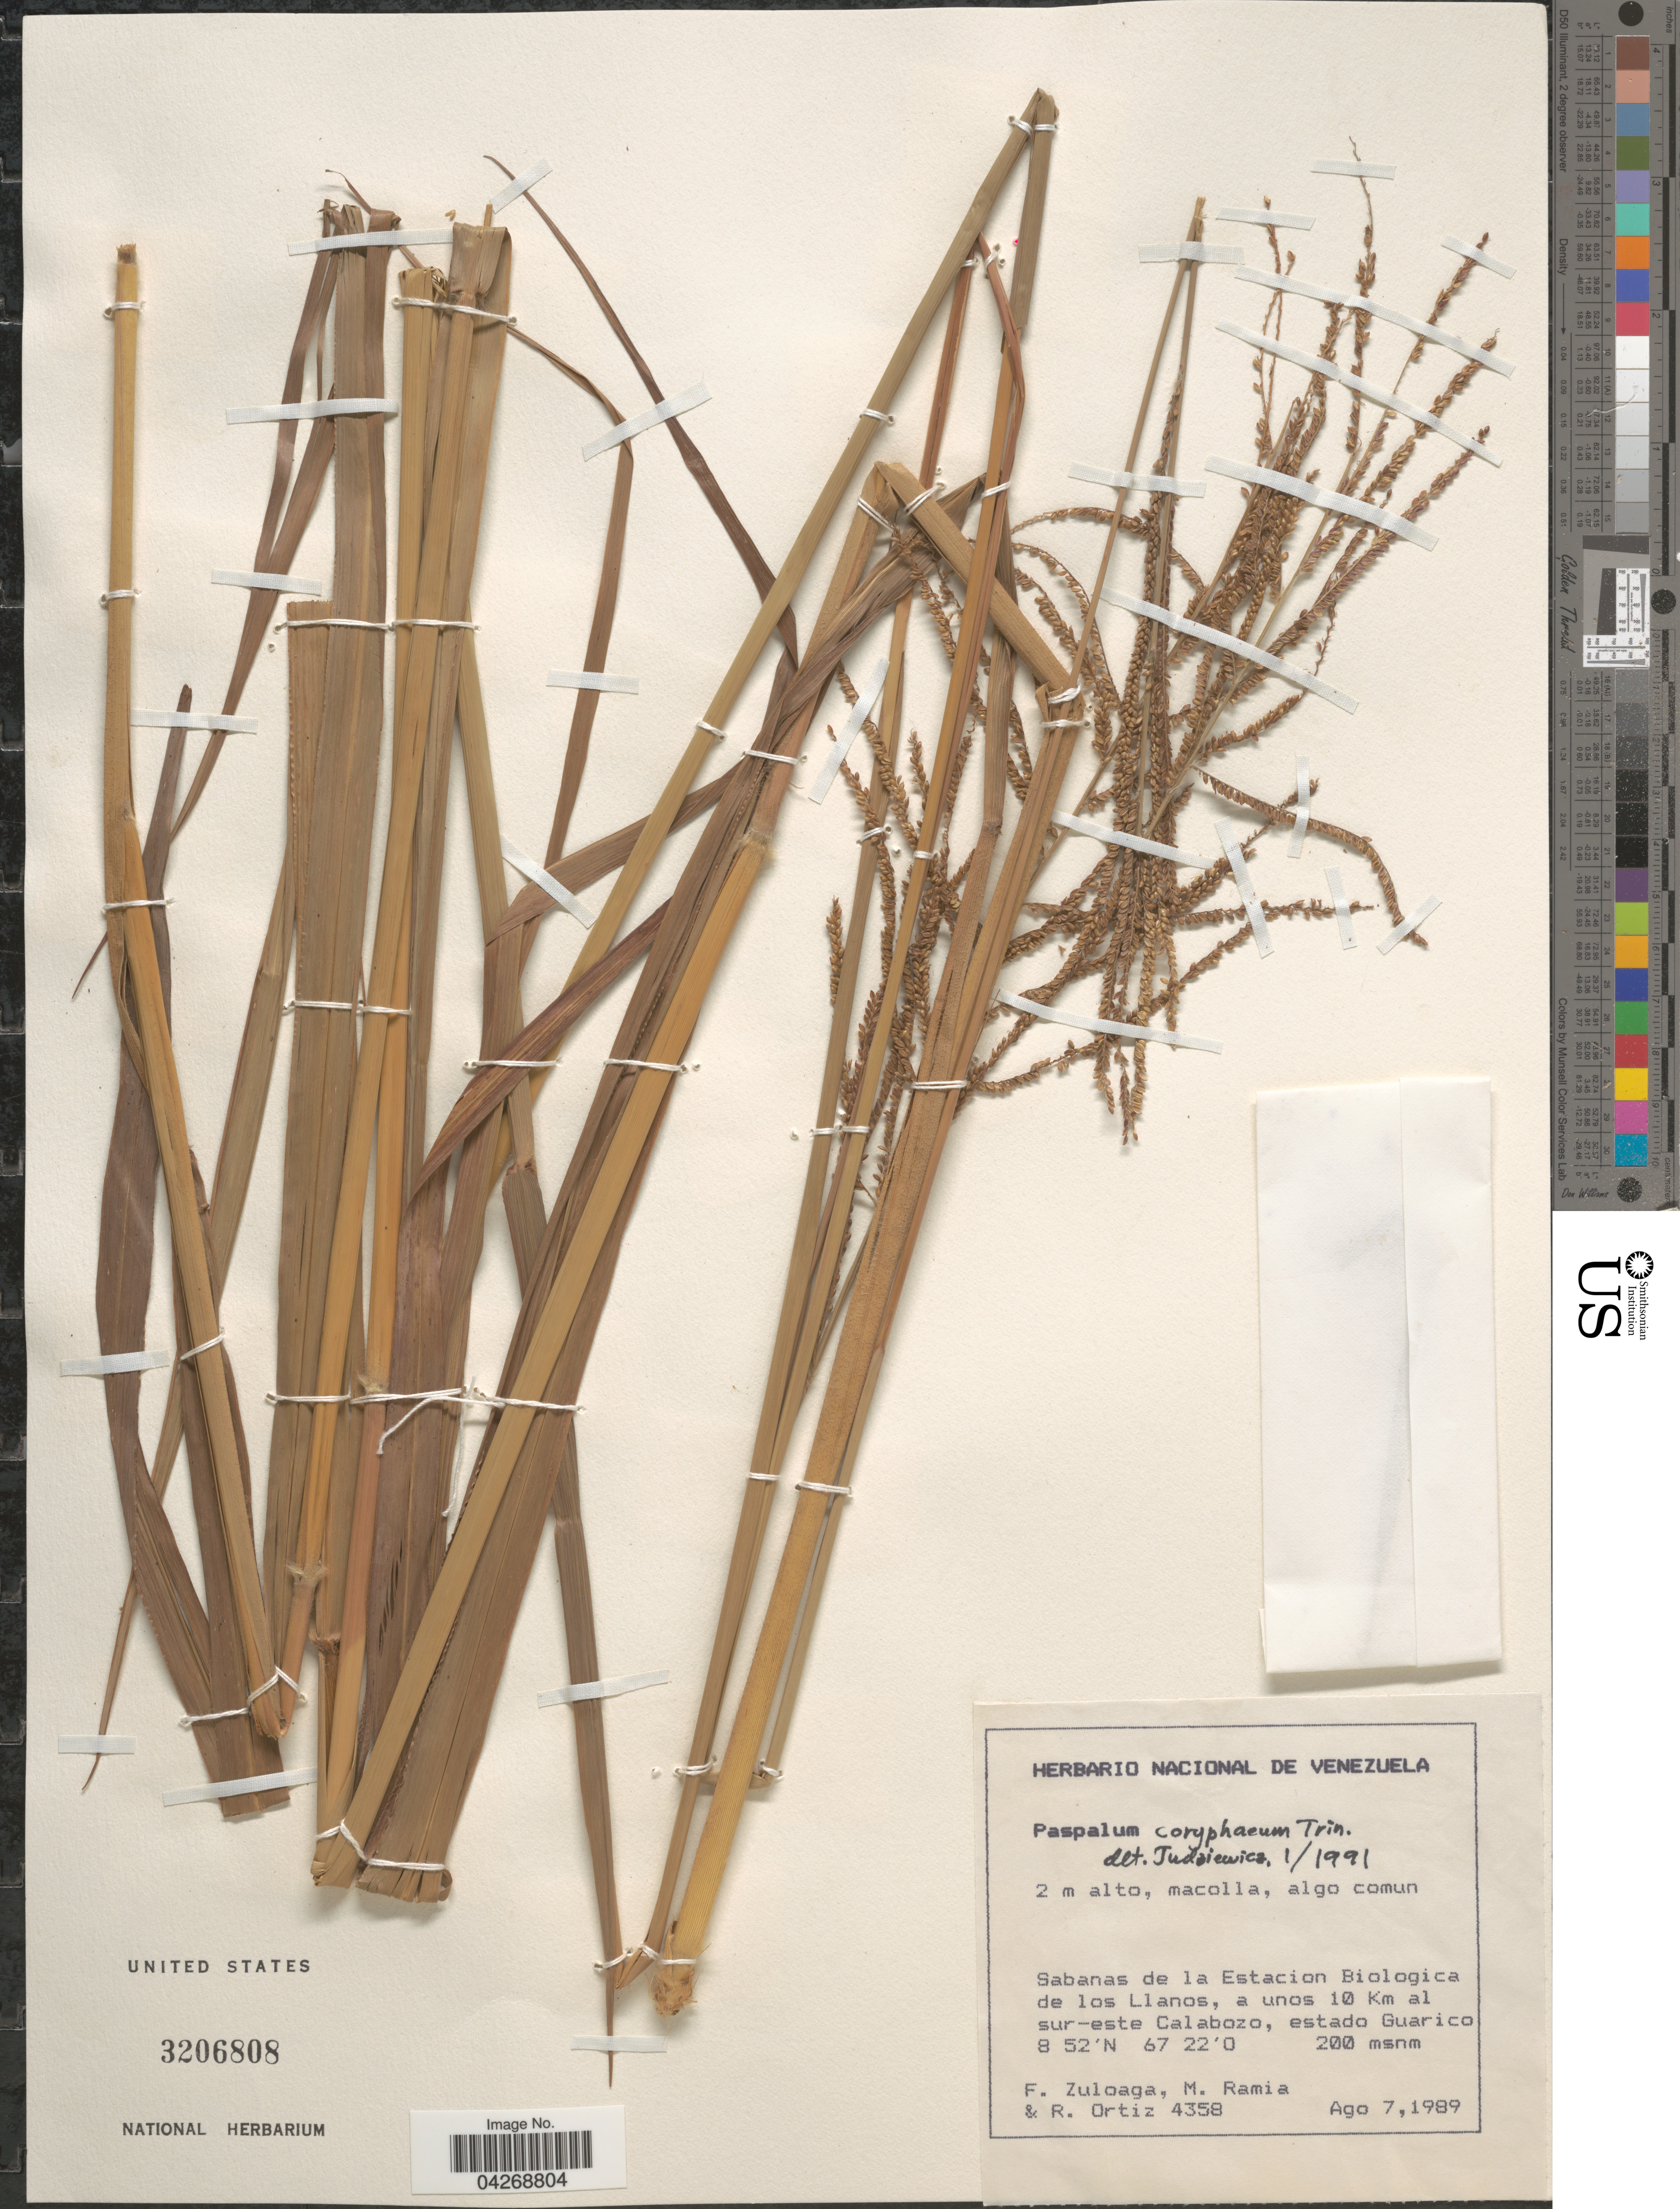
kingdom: Plantae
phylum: Tracheophyta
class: Liliopsida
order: Poales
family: Poaceae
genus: Paspalum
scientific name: Paspalum coryphaeum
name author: Trin.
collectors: F. Zuloaga, M. Ramia & R. Ortiz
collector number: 4358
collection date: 1989-08-07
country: Venezuela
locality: Sabanas de la Estacion Biologica de los Llanos, a unos 10 Km al sur-este Calabozo, estado Guarico.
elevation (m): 200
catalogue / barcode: US 3206808